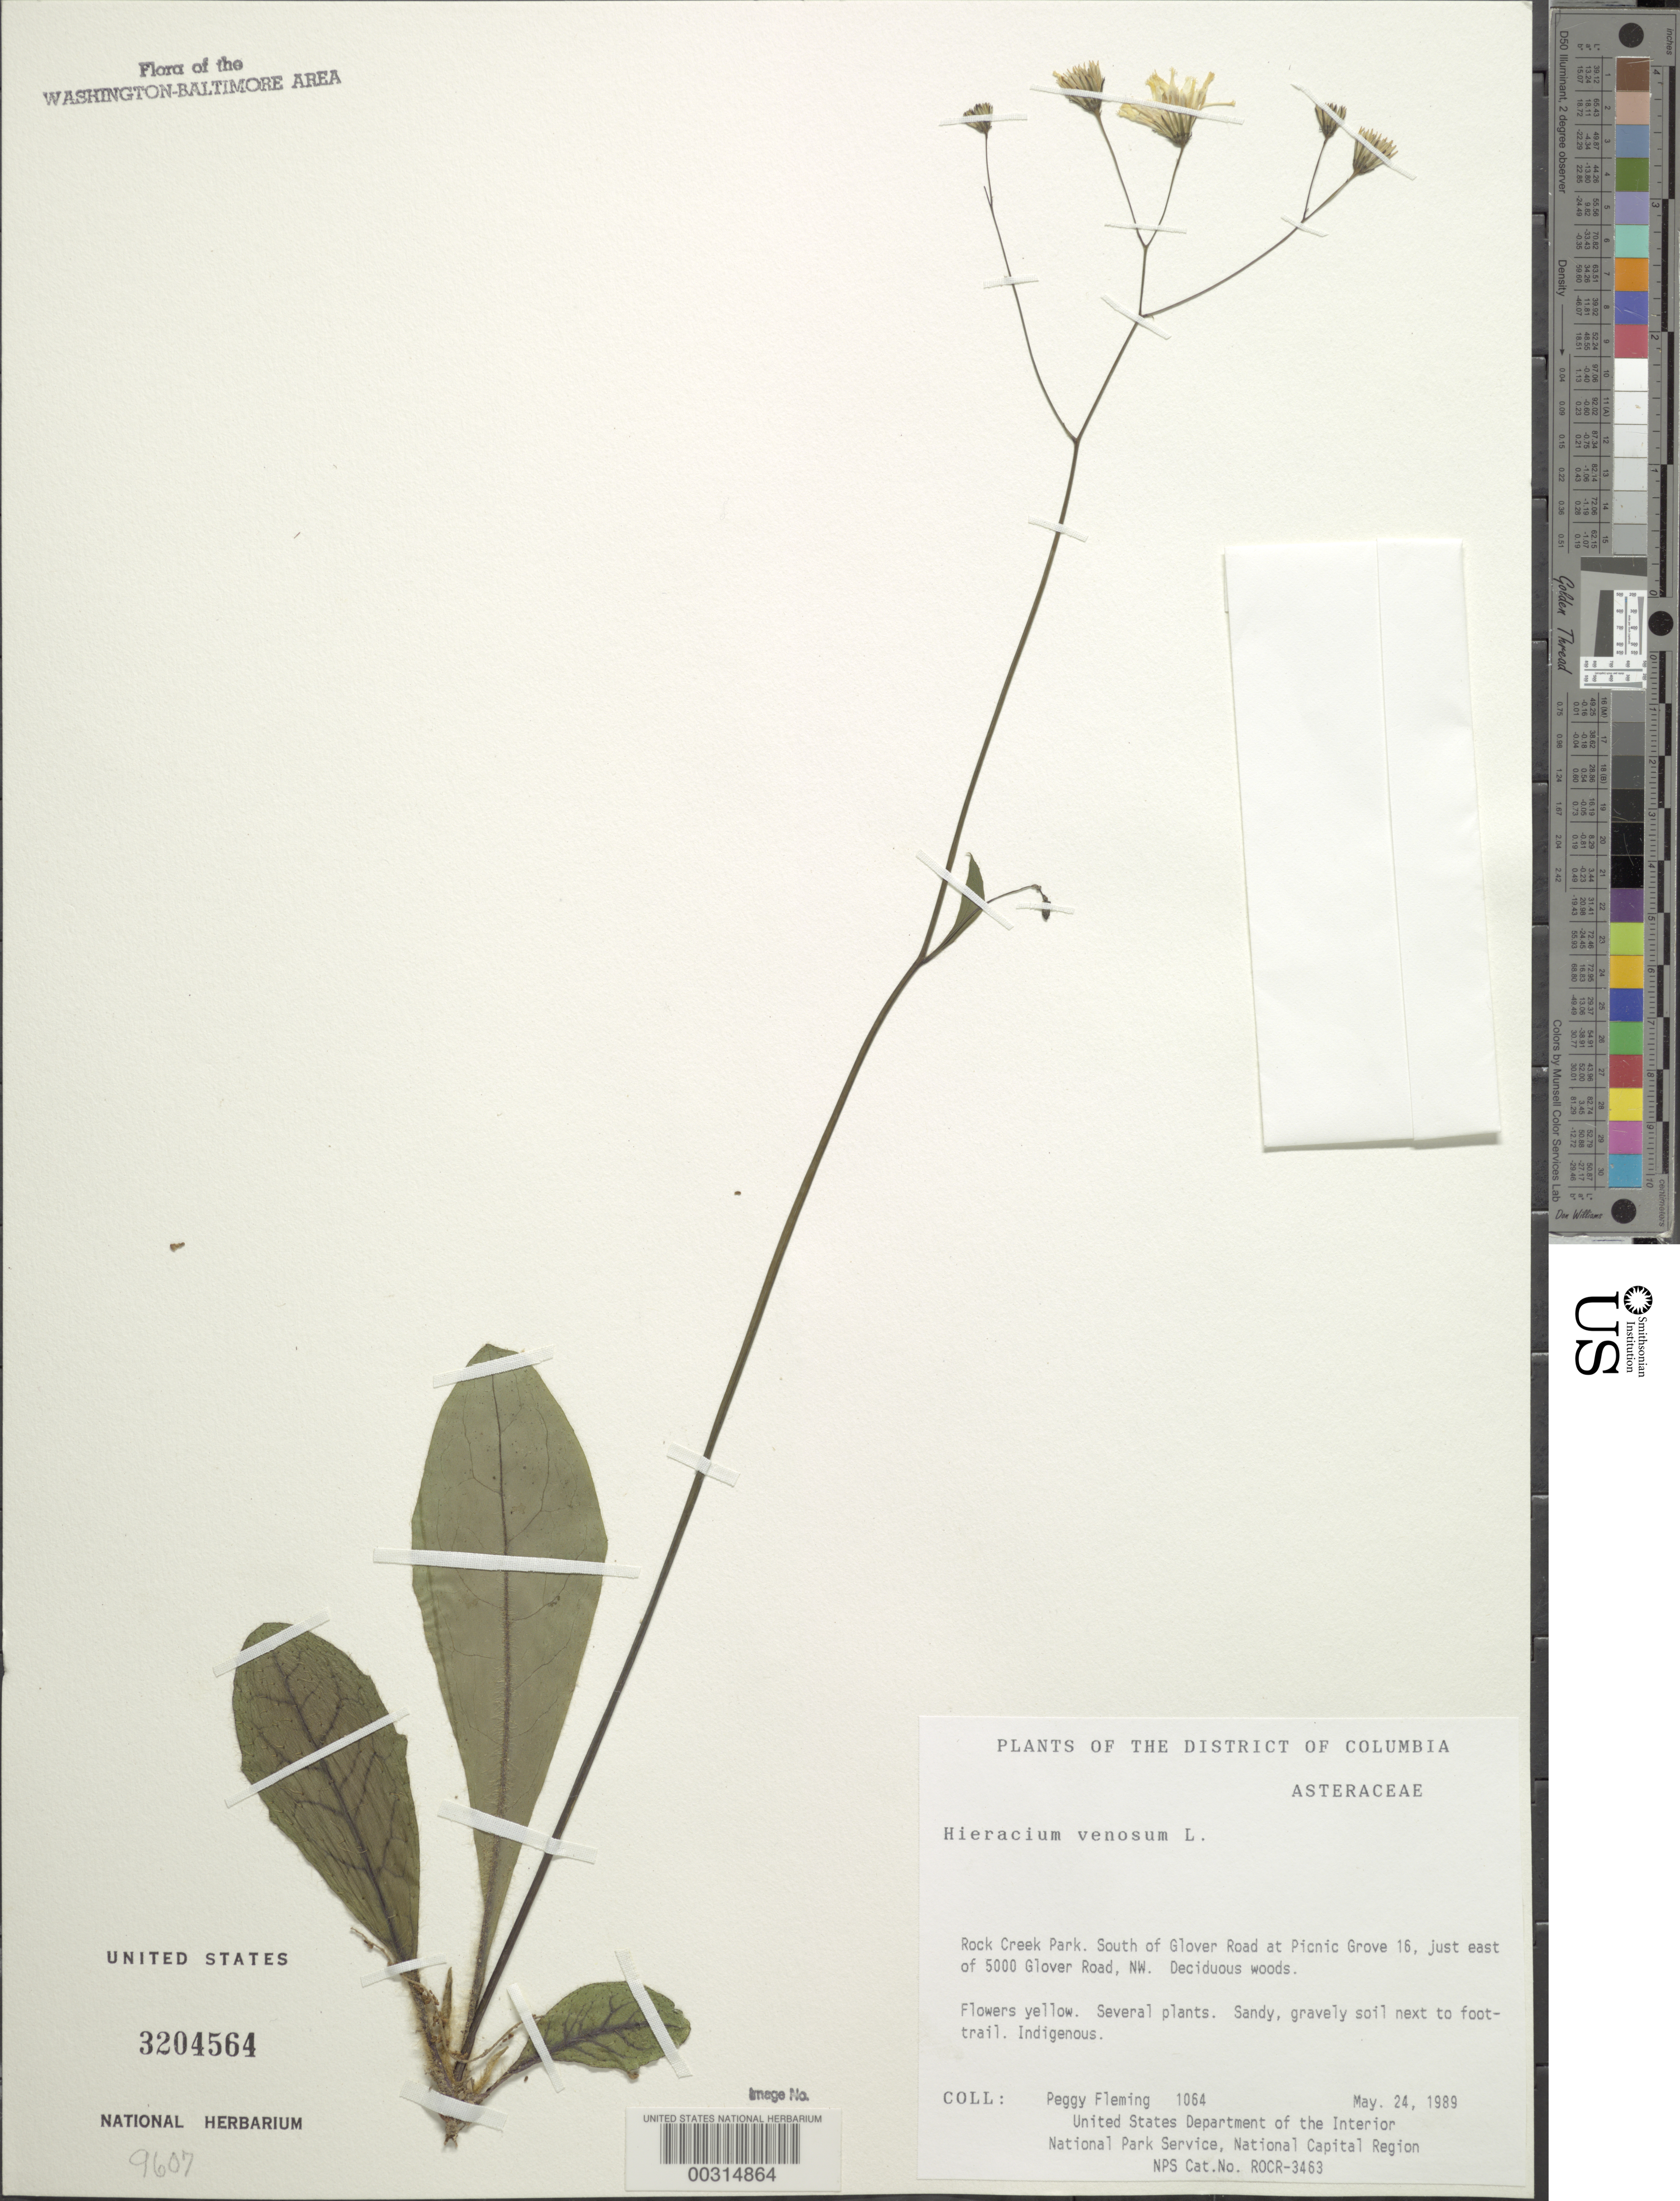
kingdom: Plantae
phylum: Tracheophyta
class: Magnoliopsida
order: Asterales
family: Asteraceae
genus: Hieracium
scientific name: Hieracium venosum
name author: L.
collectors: P. Fleming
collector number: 1064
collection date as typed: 24 May 1989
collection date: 1989-05-24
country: United States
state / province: District of Columbia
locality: Rock Creek Park, S of Glover Road at Picnic Grove 16, E of 5000 Glover Road, NW Rock Creek Park & vicinity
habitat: Deciduous woods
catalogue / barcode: US 3204564